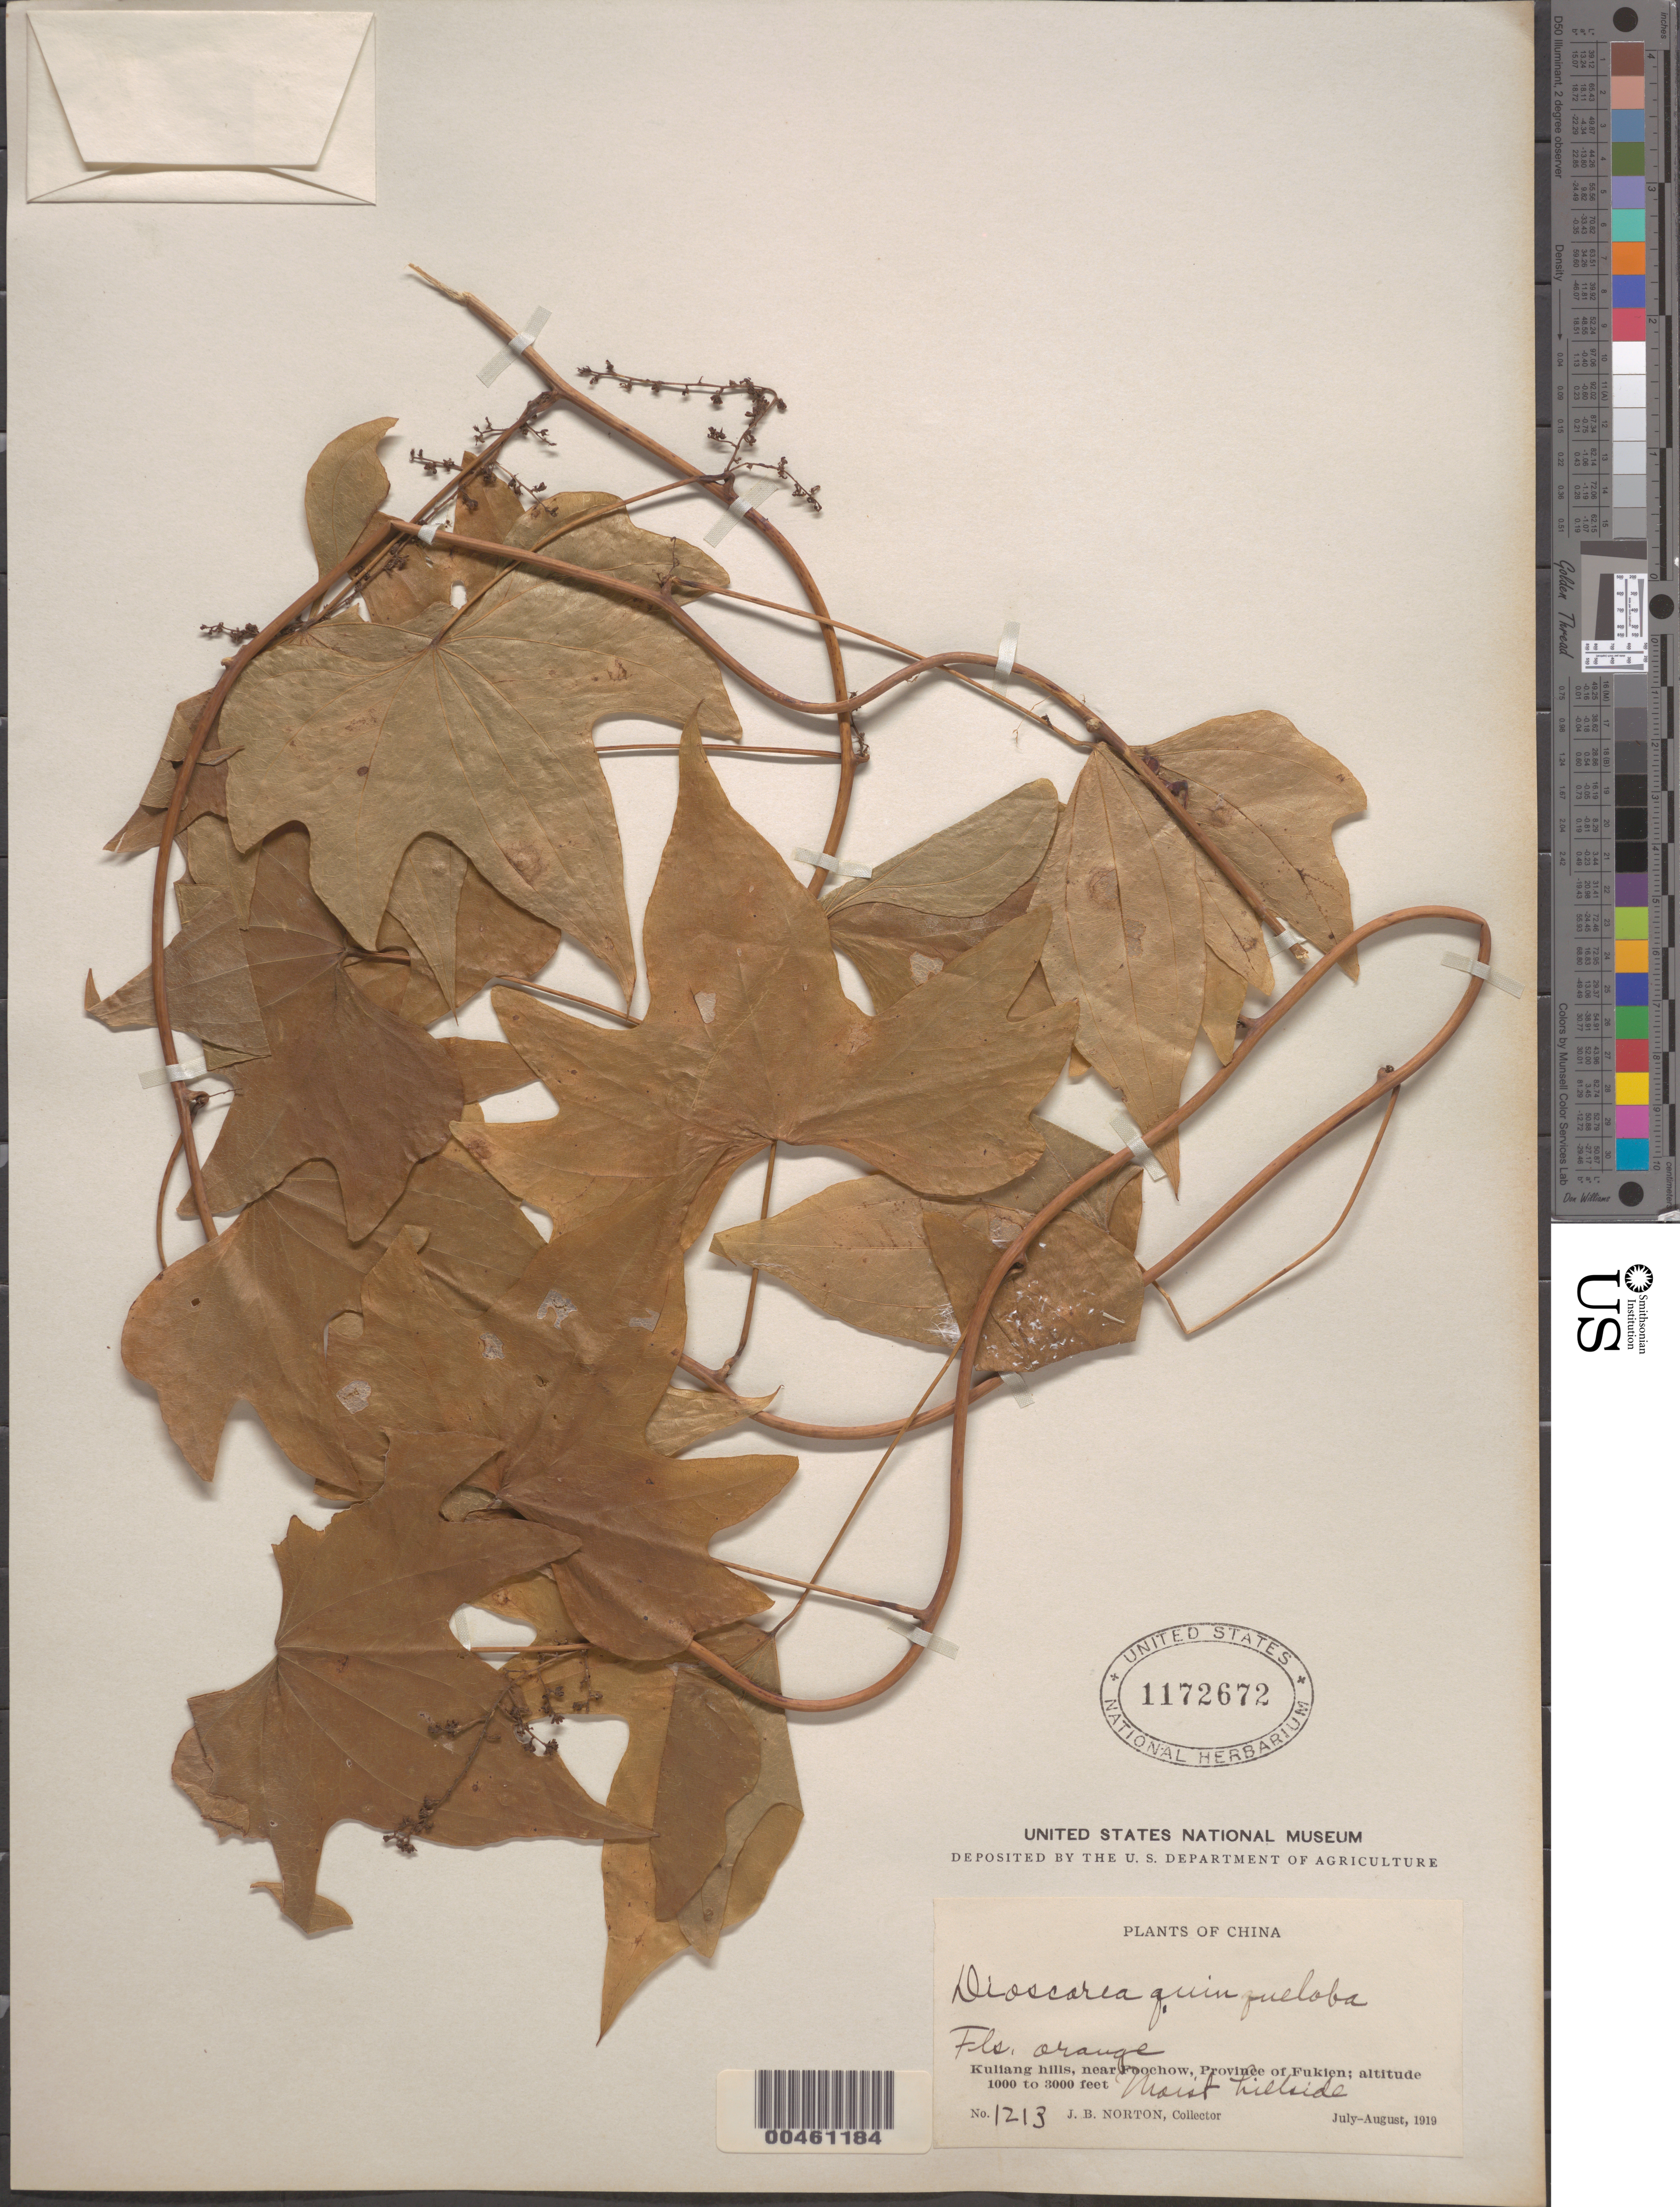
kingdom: Plantae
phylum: Tracheophyta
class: Liliopsida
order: Dioscoreales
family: Dioscoreaceae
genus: Dioscorea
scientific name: Dioscorea quinqueloba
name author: Thunb.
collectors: J. Norton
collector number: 1213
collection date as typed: Jul 1919 to -- Aug 1919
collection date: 1919-07/1919-08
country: China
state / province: Fujian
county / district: Foochow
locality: Kuliang Hills [Foochow Dist. = Fuzhou Shi]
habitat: Fls. orange.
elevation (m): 305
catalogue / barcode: US 1172672